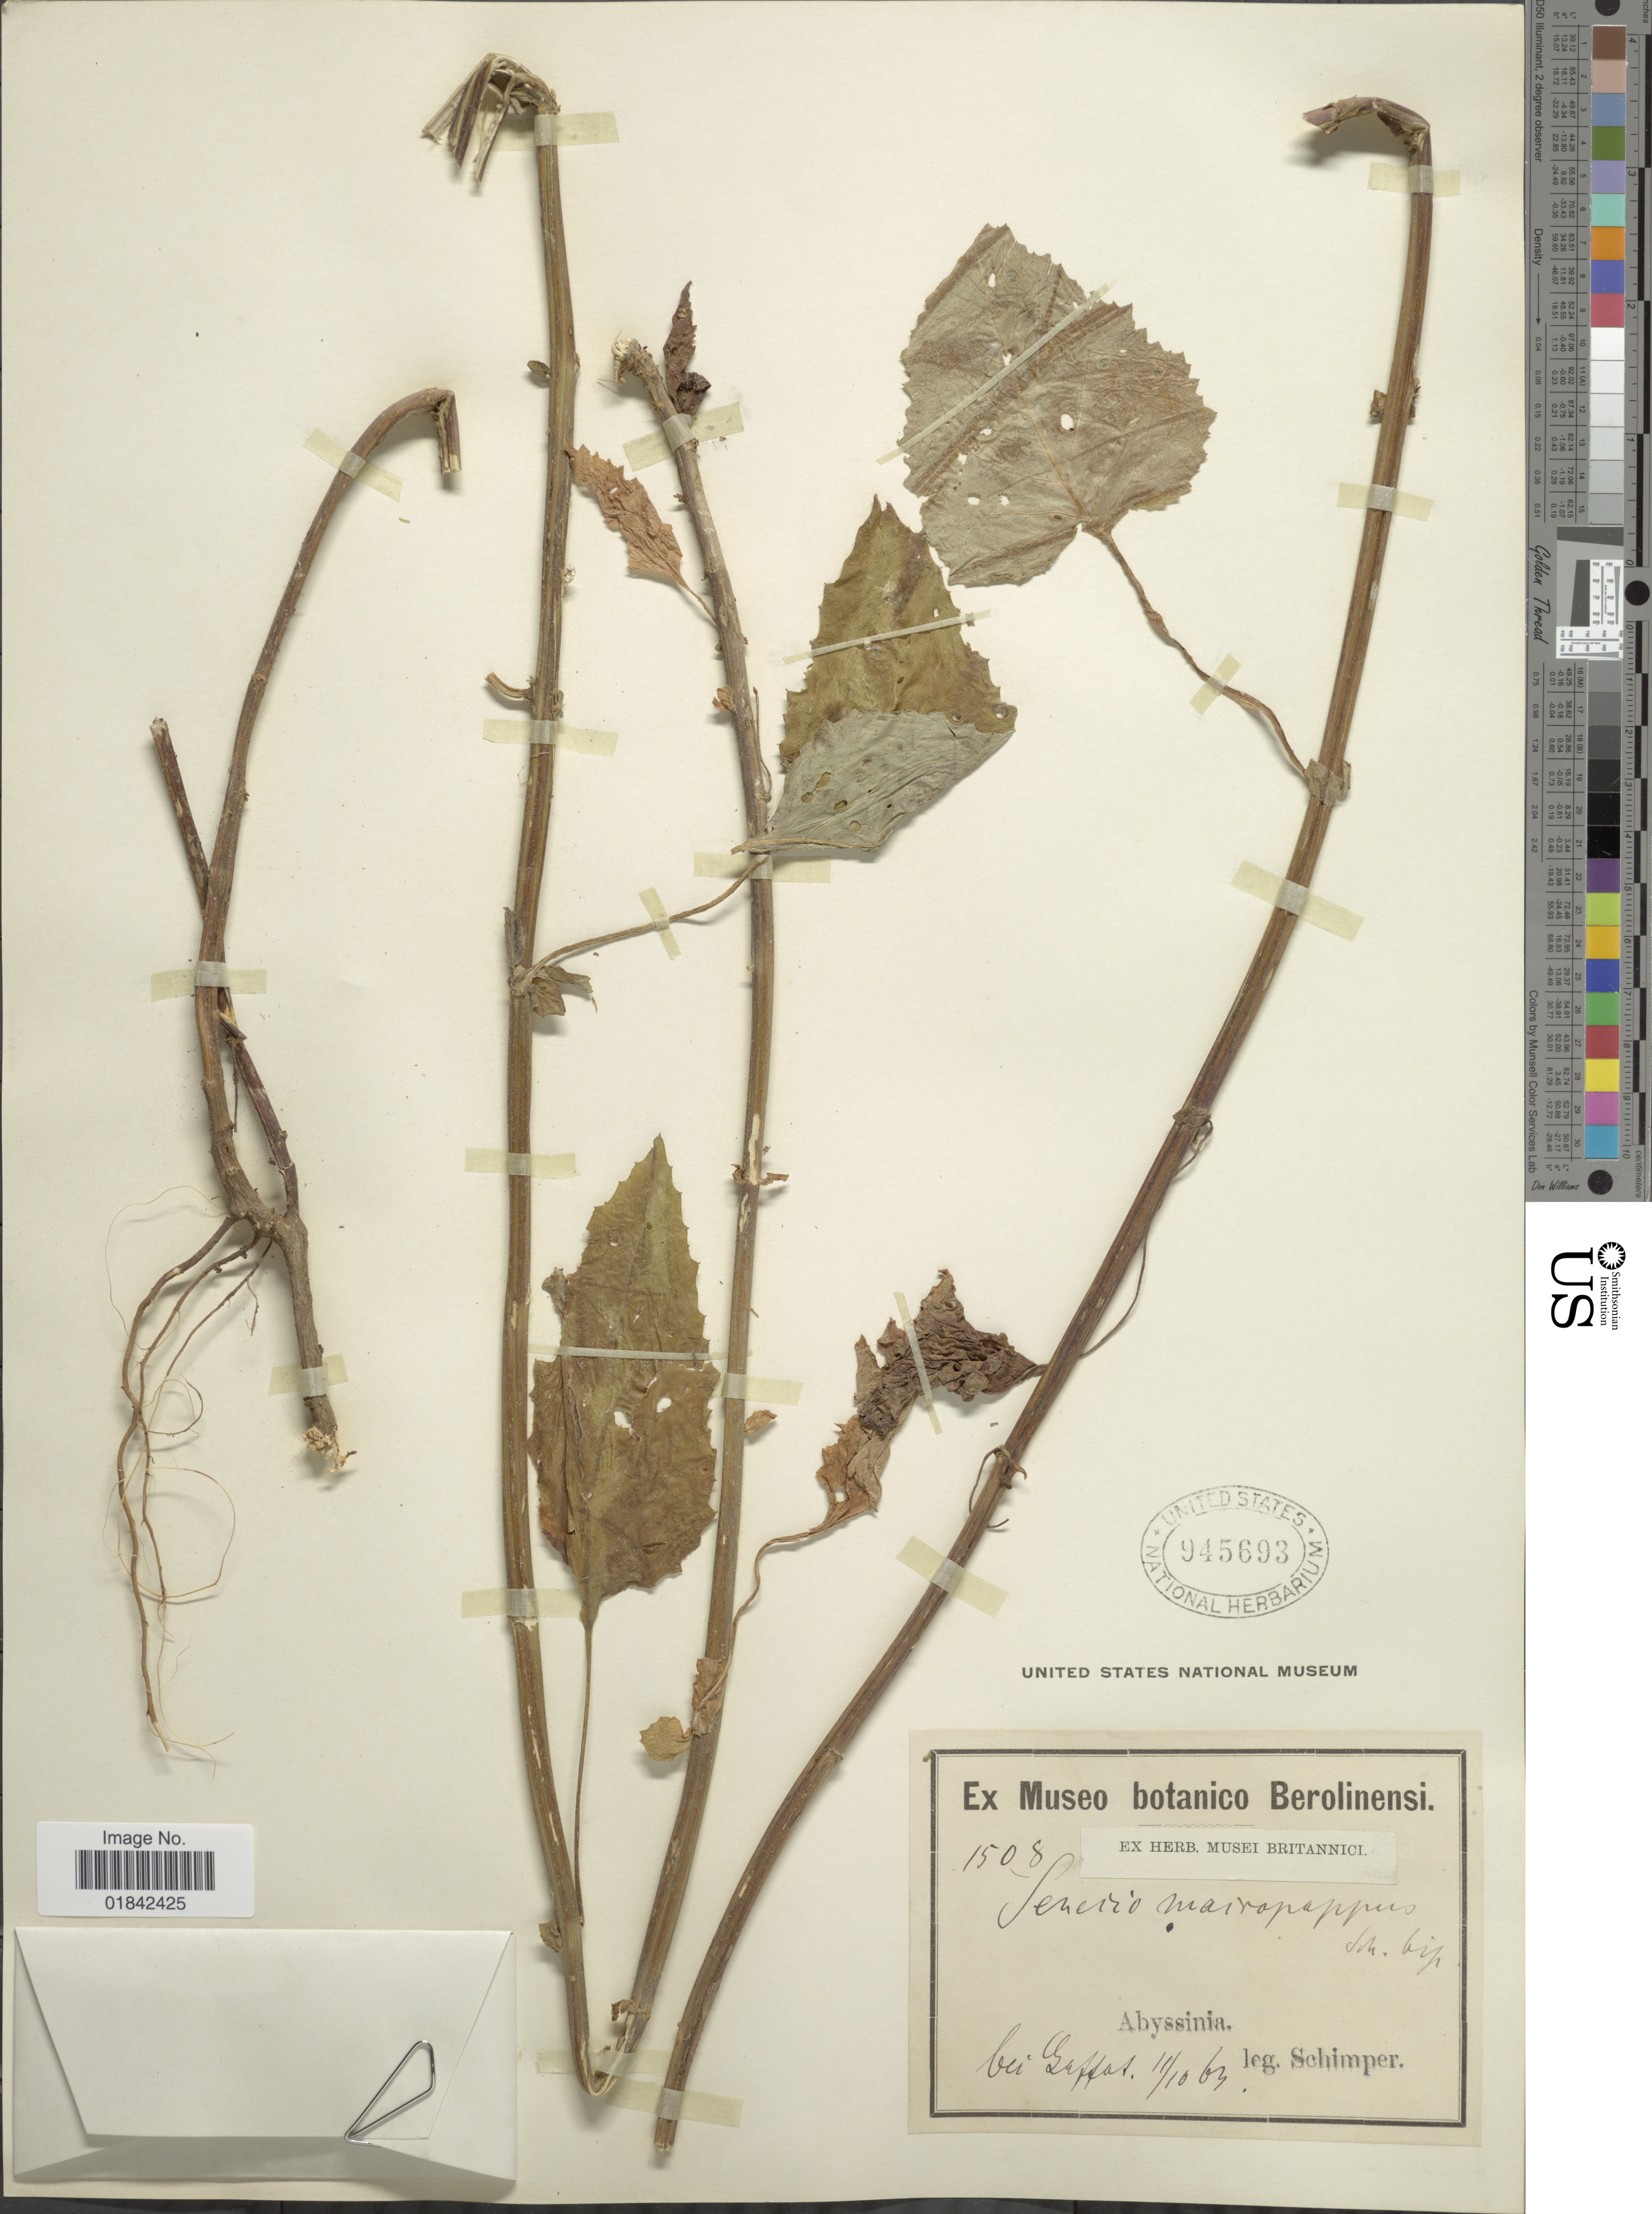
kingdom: Plantae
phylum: Tracheophyta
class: Magnoliopsida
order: Asterales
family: Asteraceae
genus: Senecio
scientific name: Senecio macropappus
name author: Sch. Bip.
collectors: -. Schimper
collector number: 1508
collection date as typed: Transcribed d/m/y: 11/10/63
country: Eritrea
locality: Saffat, Abyssinia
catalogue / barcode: US 945693